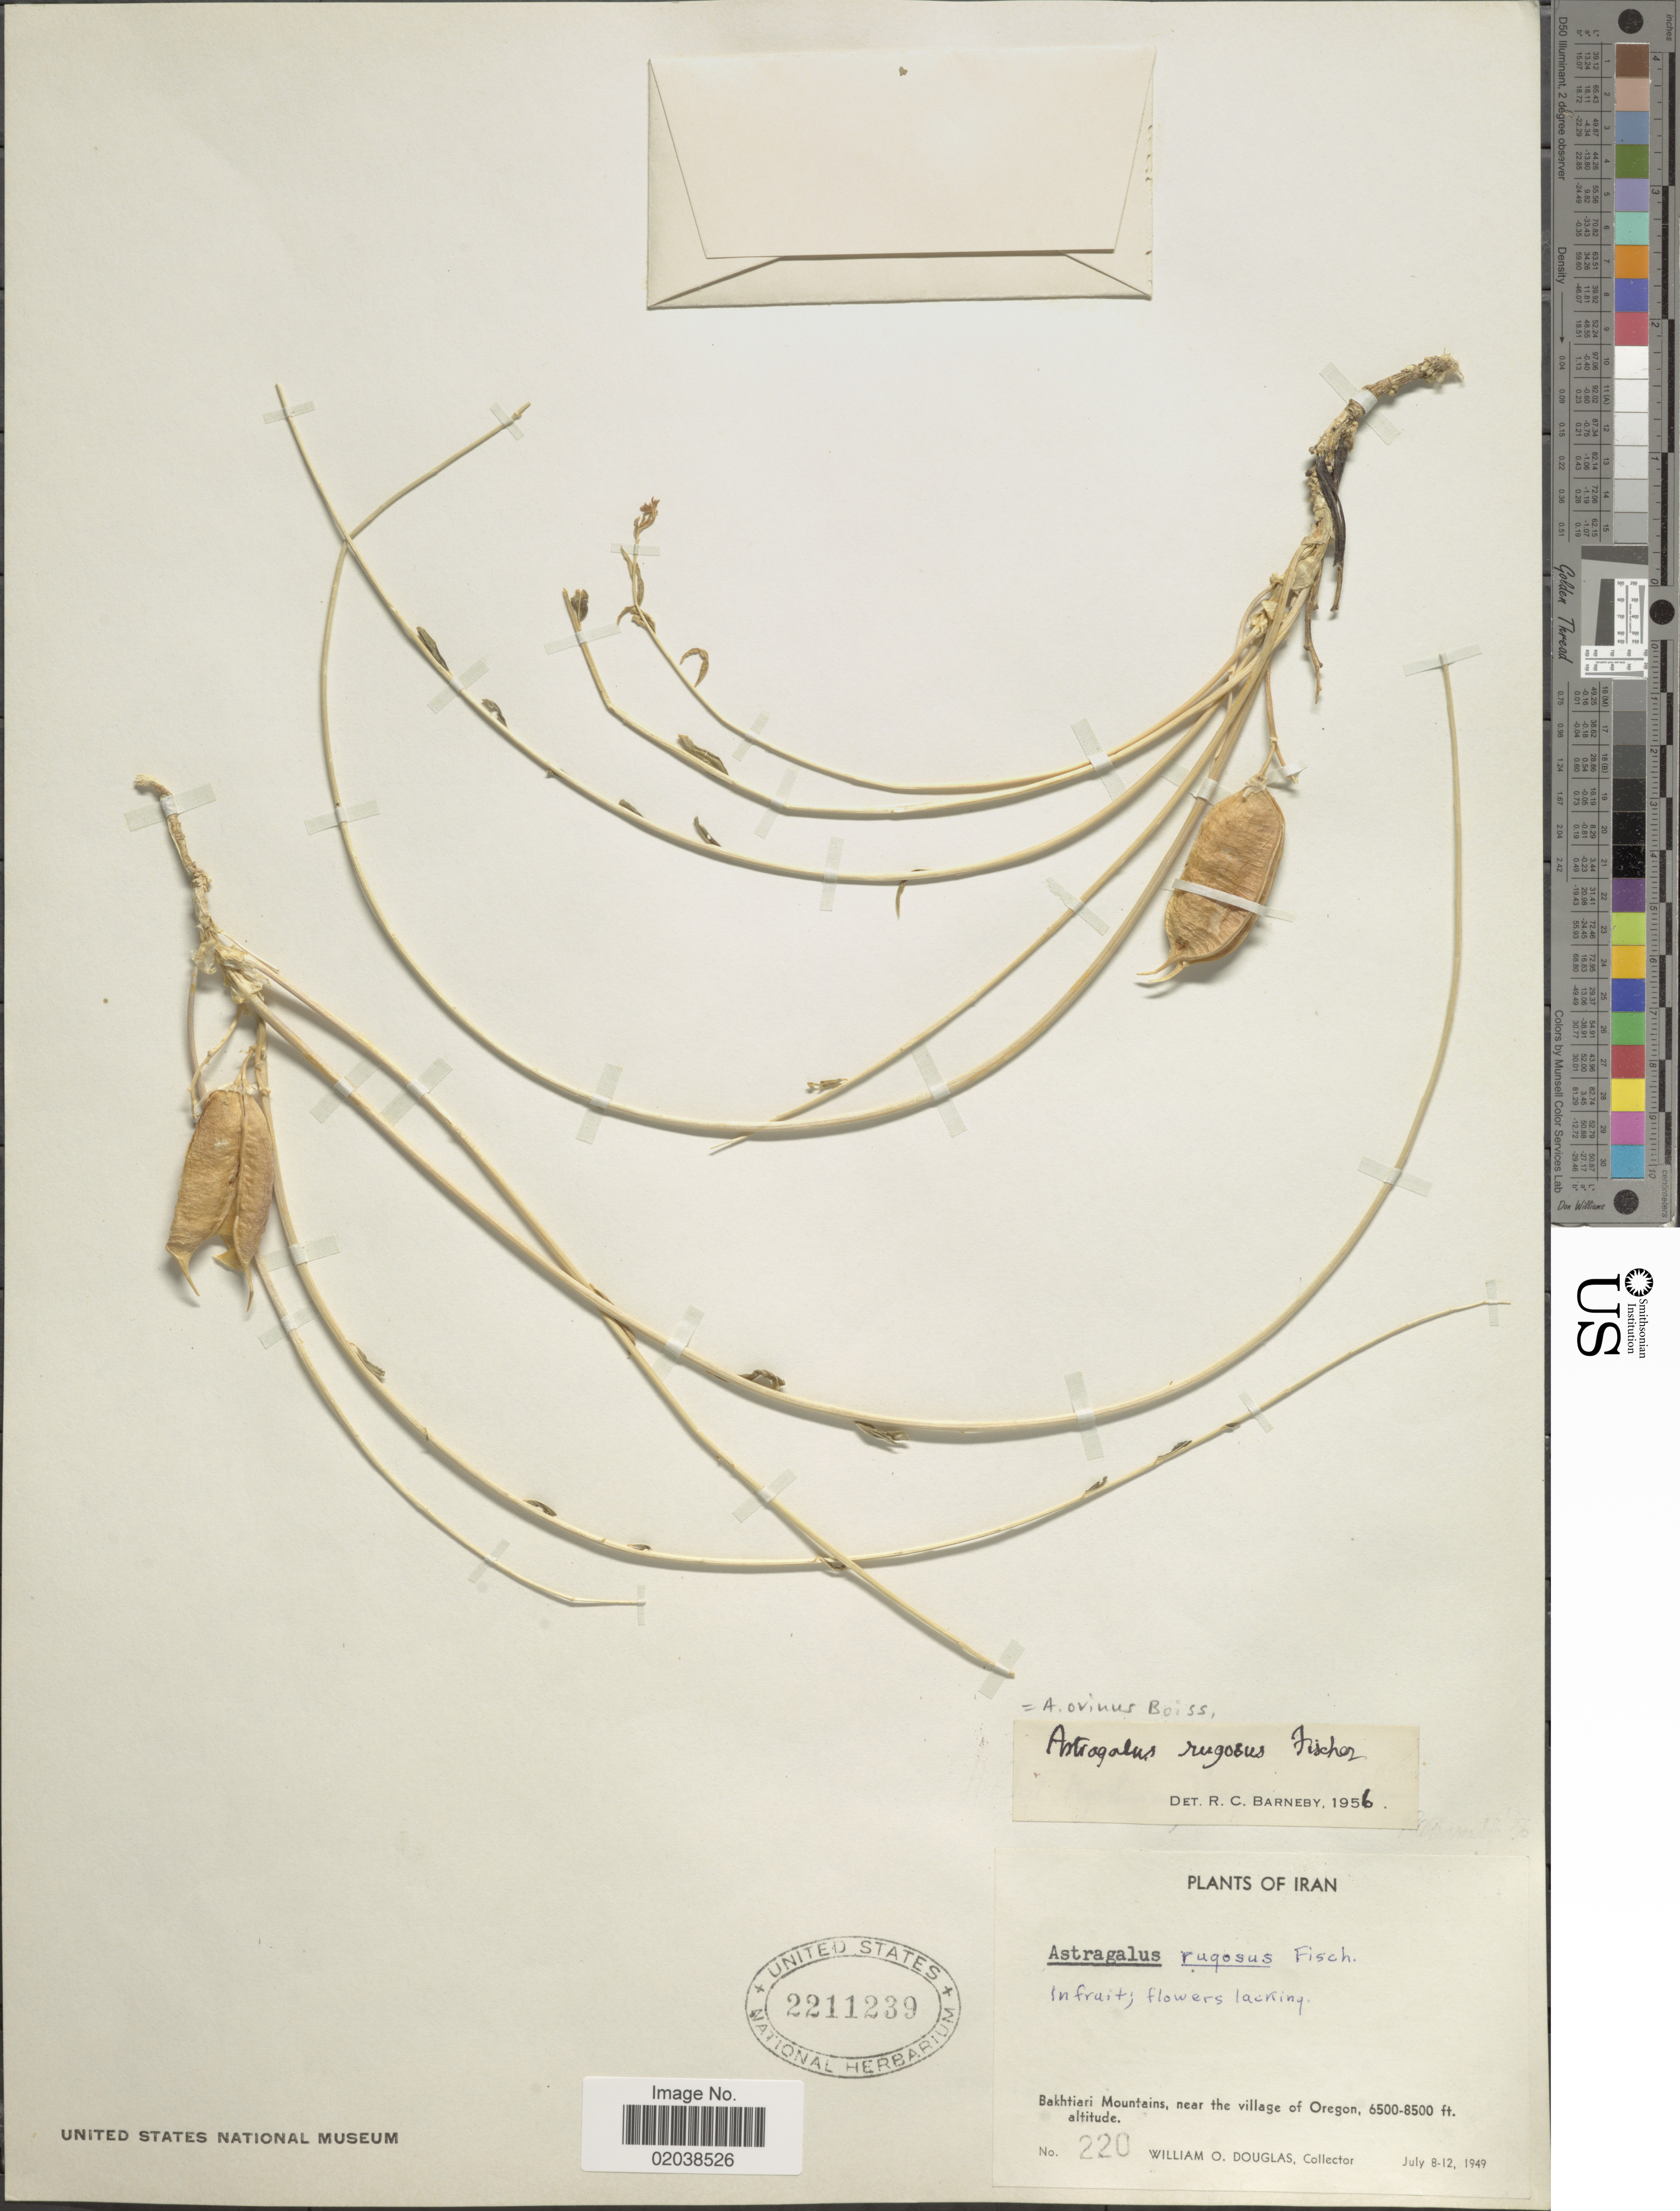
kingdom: Plantae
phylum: Tracheophyta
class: Magnoliopsida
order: Fabales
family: Fabaceae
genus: Astragalus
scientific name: Astragalus ovinus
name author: Boiss.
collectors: W. Douglas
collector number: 220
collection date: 1949-07-08/1949-07-12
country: Iran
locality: Bakhtiari Mountains, near village of Oregon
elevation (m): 1981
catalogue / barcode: US 2211239